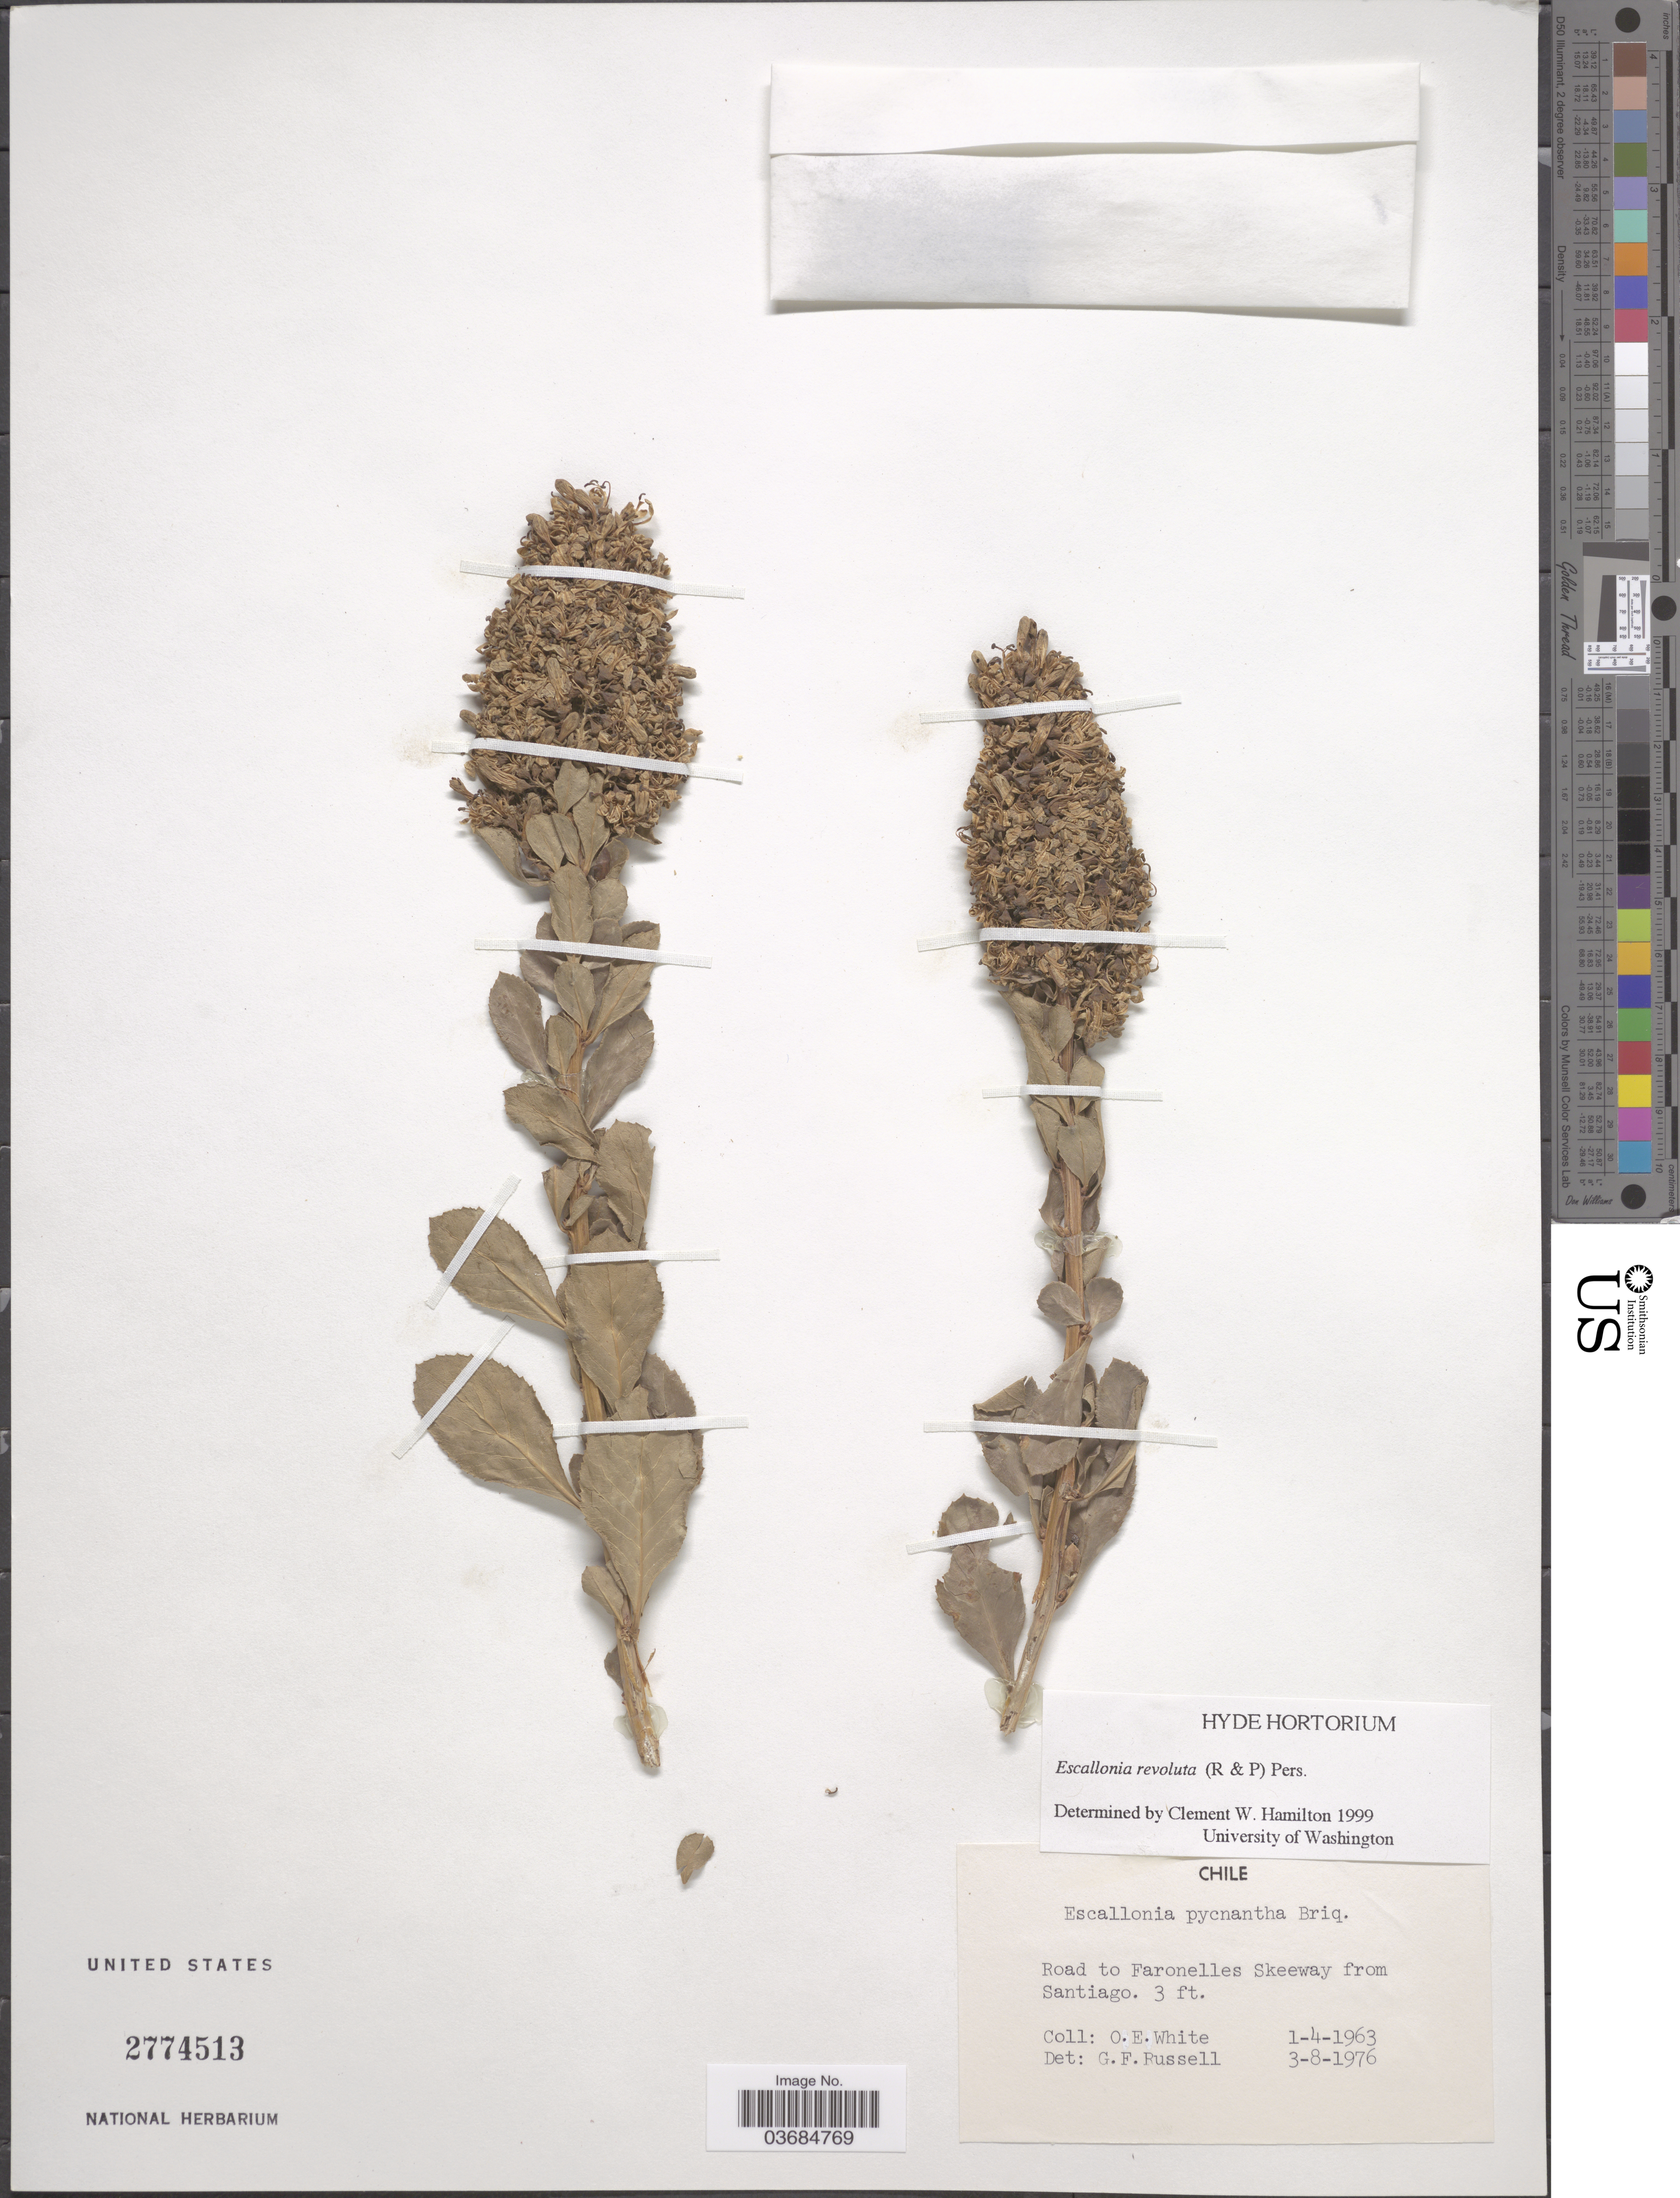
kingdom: Plantae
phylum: Tracheophyta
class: Magnoliopsida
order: Escalloniales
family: Escalloniaceae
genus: Escallonia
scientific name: Escallonia revoluta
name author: (Ruiz & Pav.) Pers.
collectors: O. E. White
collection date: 1963-04-01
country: Chile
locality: Road to Faronelles Skeeway from Santiago.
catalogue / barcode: US 2774513